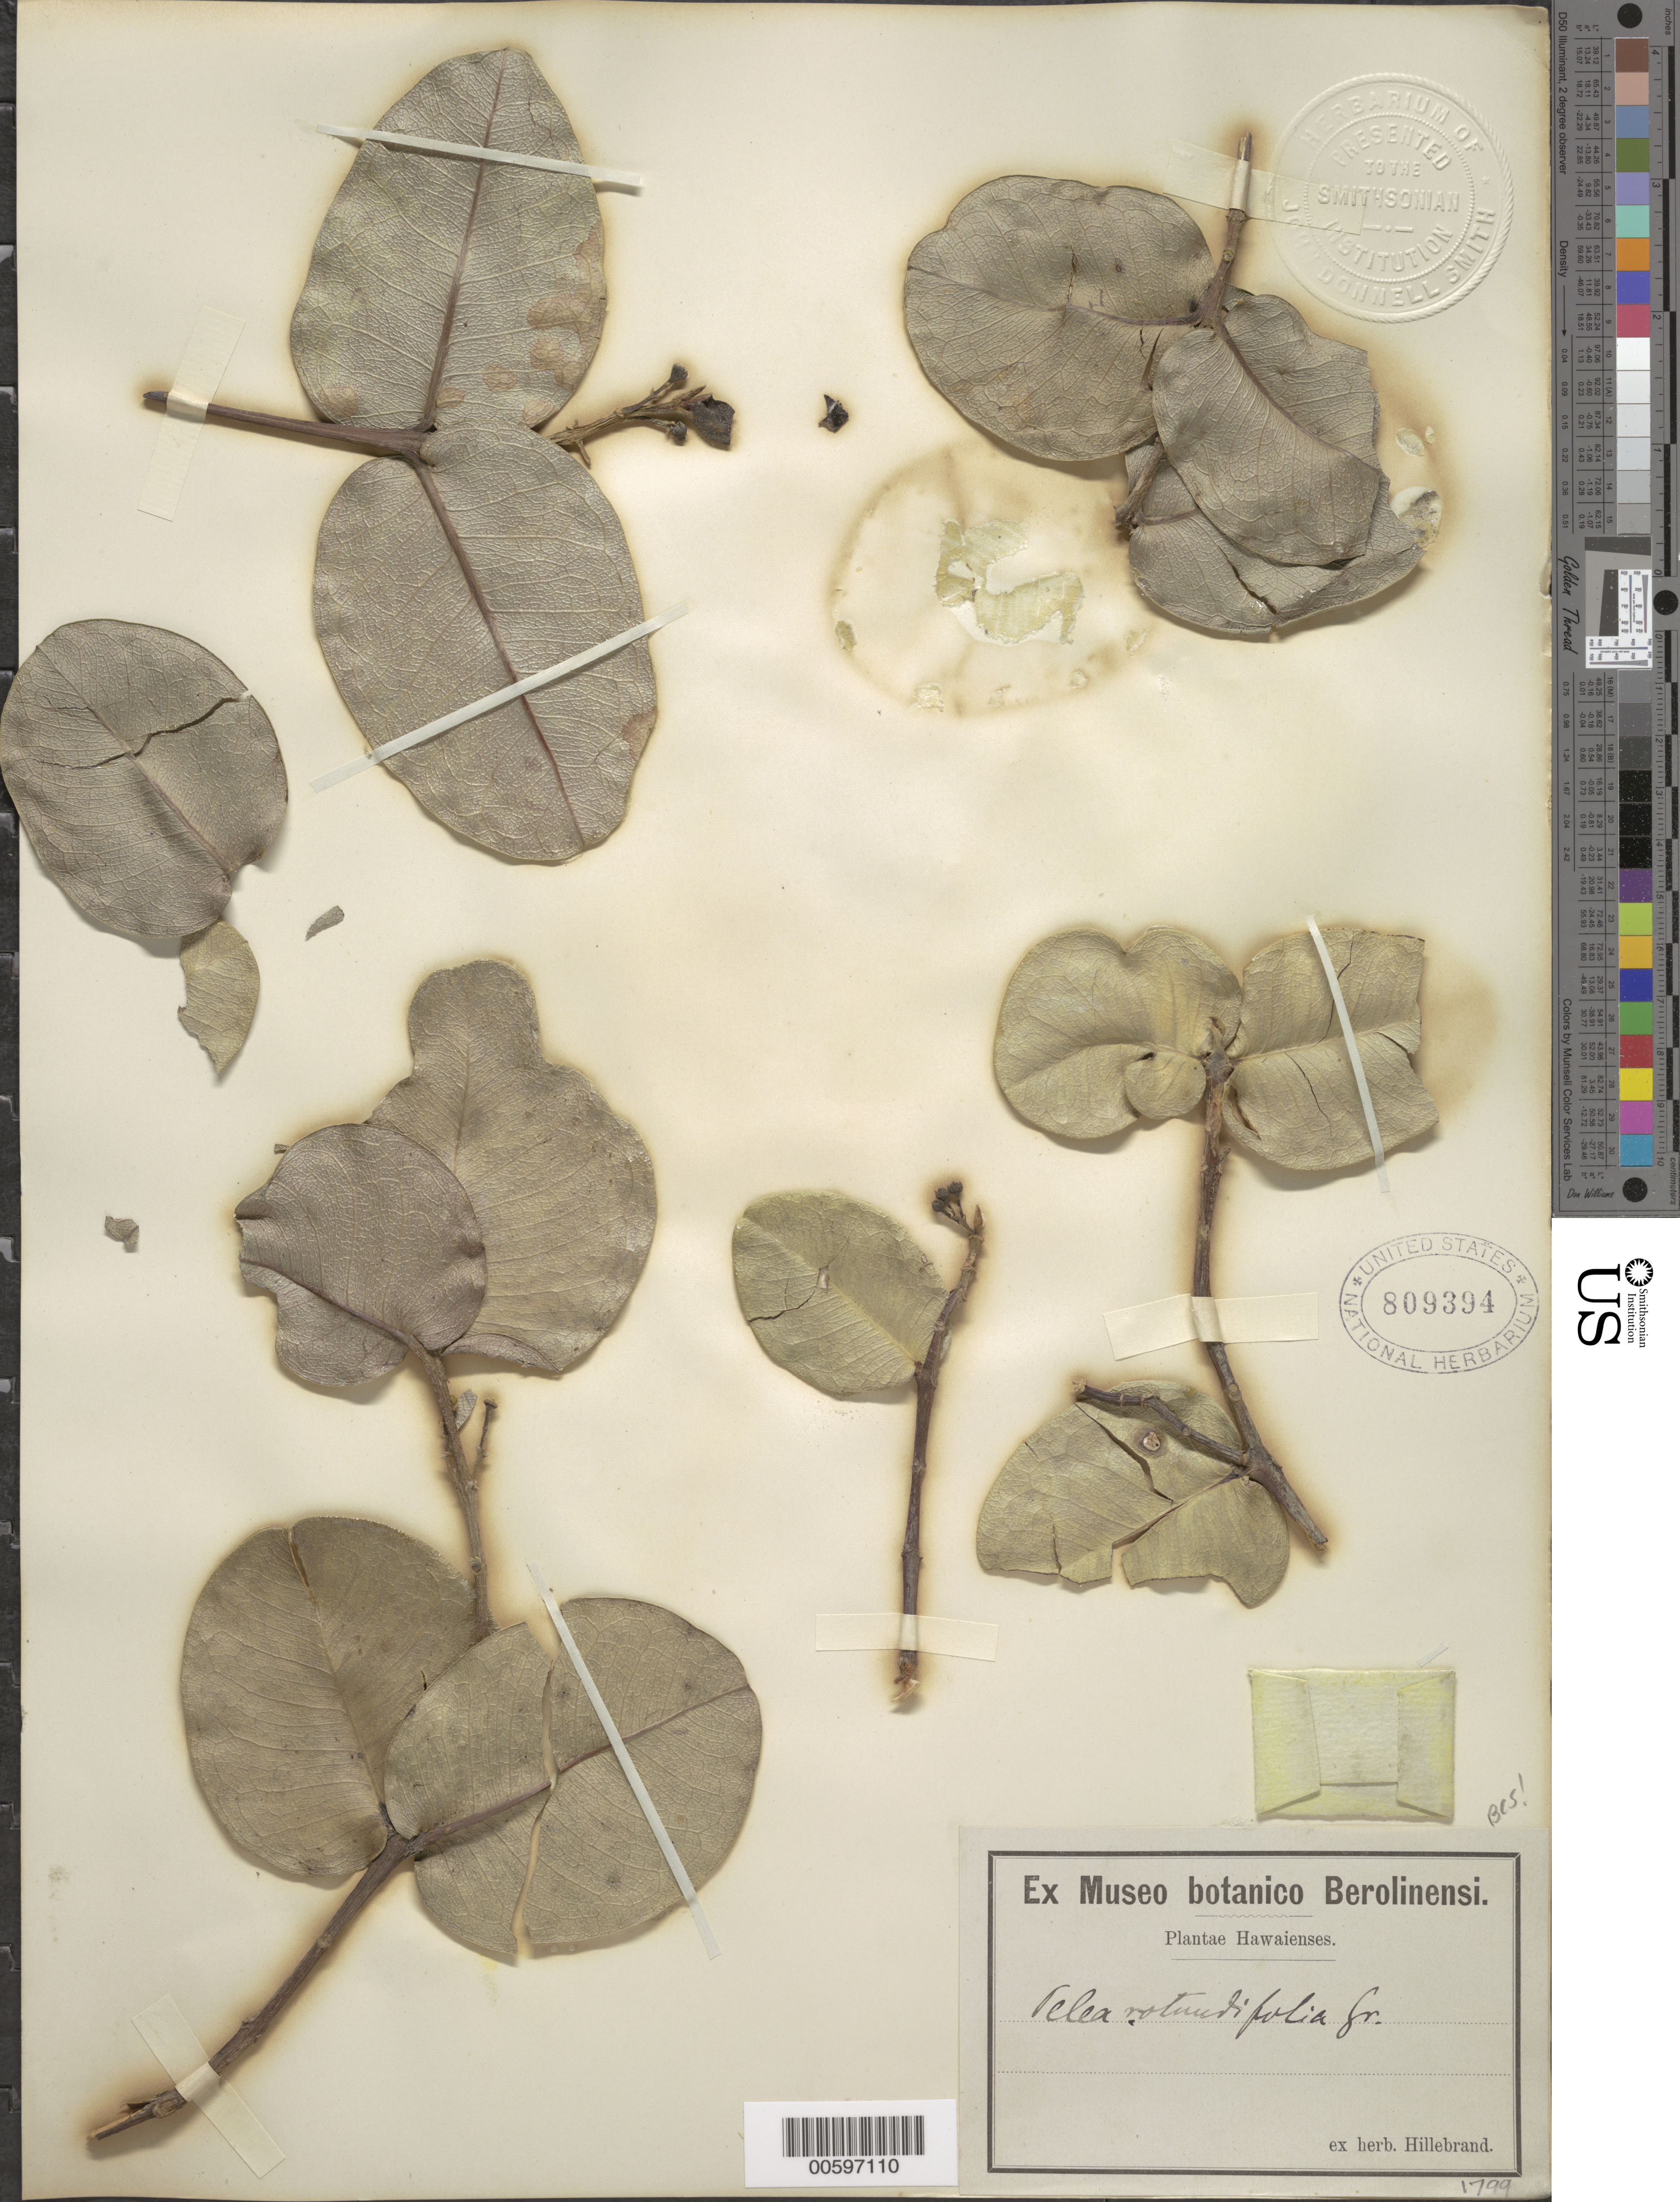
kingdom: Plantae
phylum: Tracheophyta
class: Magnoliopsida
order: Sapindales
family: Rutaceae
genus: Melicope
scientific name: Melicope rotundifolia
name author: (A. Gray) T.G. Hartley & B.C. Stone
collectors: W. Hillebrand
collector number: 1799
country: United States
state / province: Hawaii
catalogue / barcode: US 809394